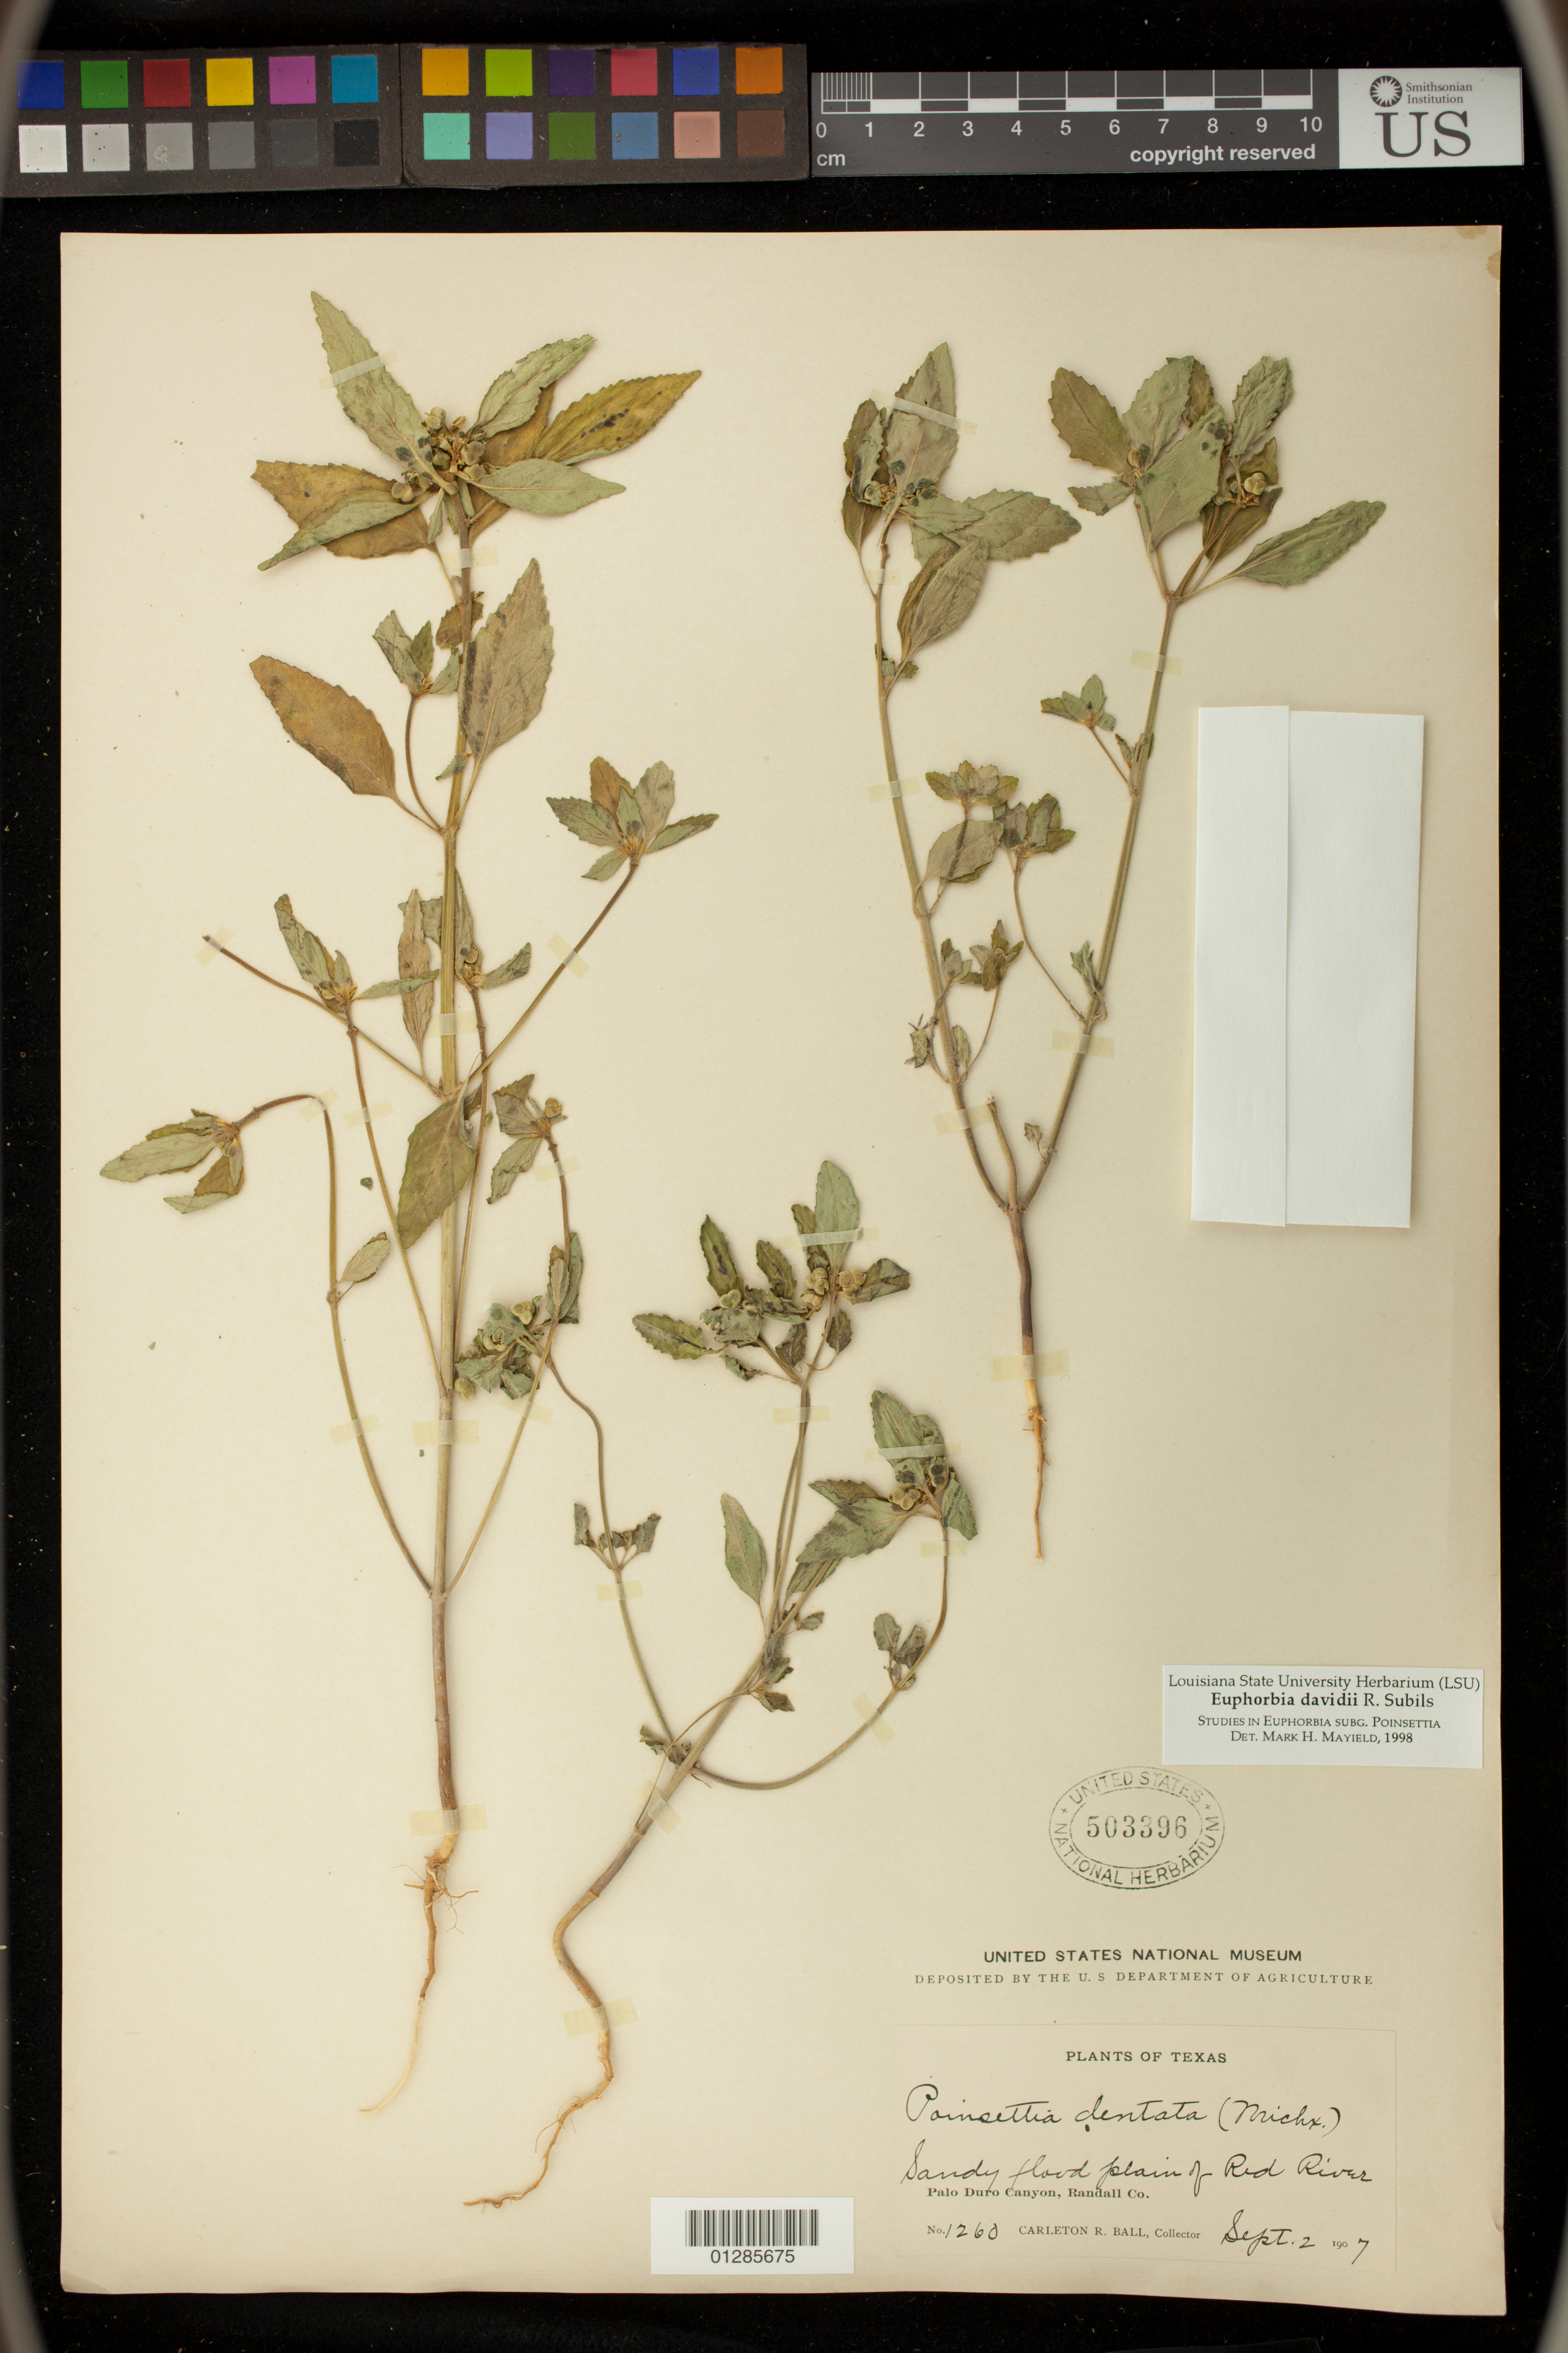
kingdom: Plantae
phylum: Tracheophyta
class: Magnoliopsida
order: Malpighiales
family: Euphorbiaceae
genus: Euphorbia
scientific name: Euphorbia davidii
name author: Subils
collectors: C. R. Ball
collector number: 1260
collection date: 1907-09-02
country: United States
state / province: Texas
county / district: Randall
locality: Palo Duro Canyon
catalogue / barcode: US 503396